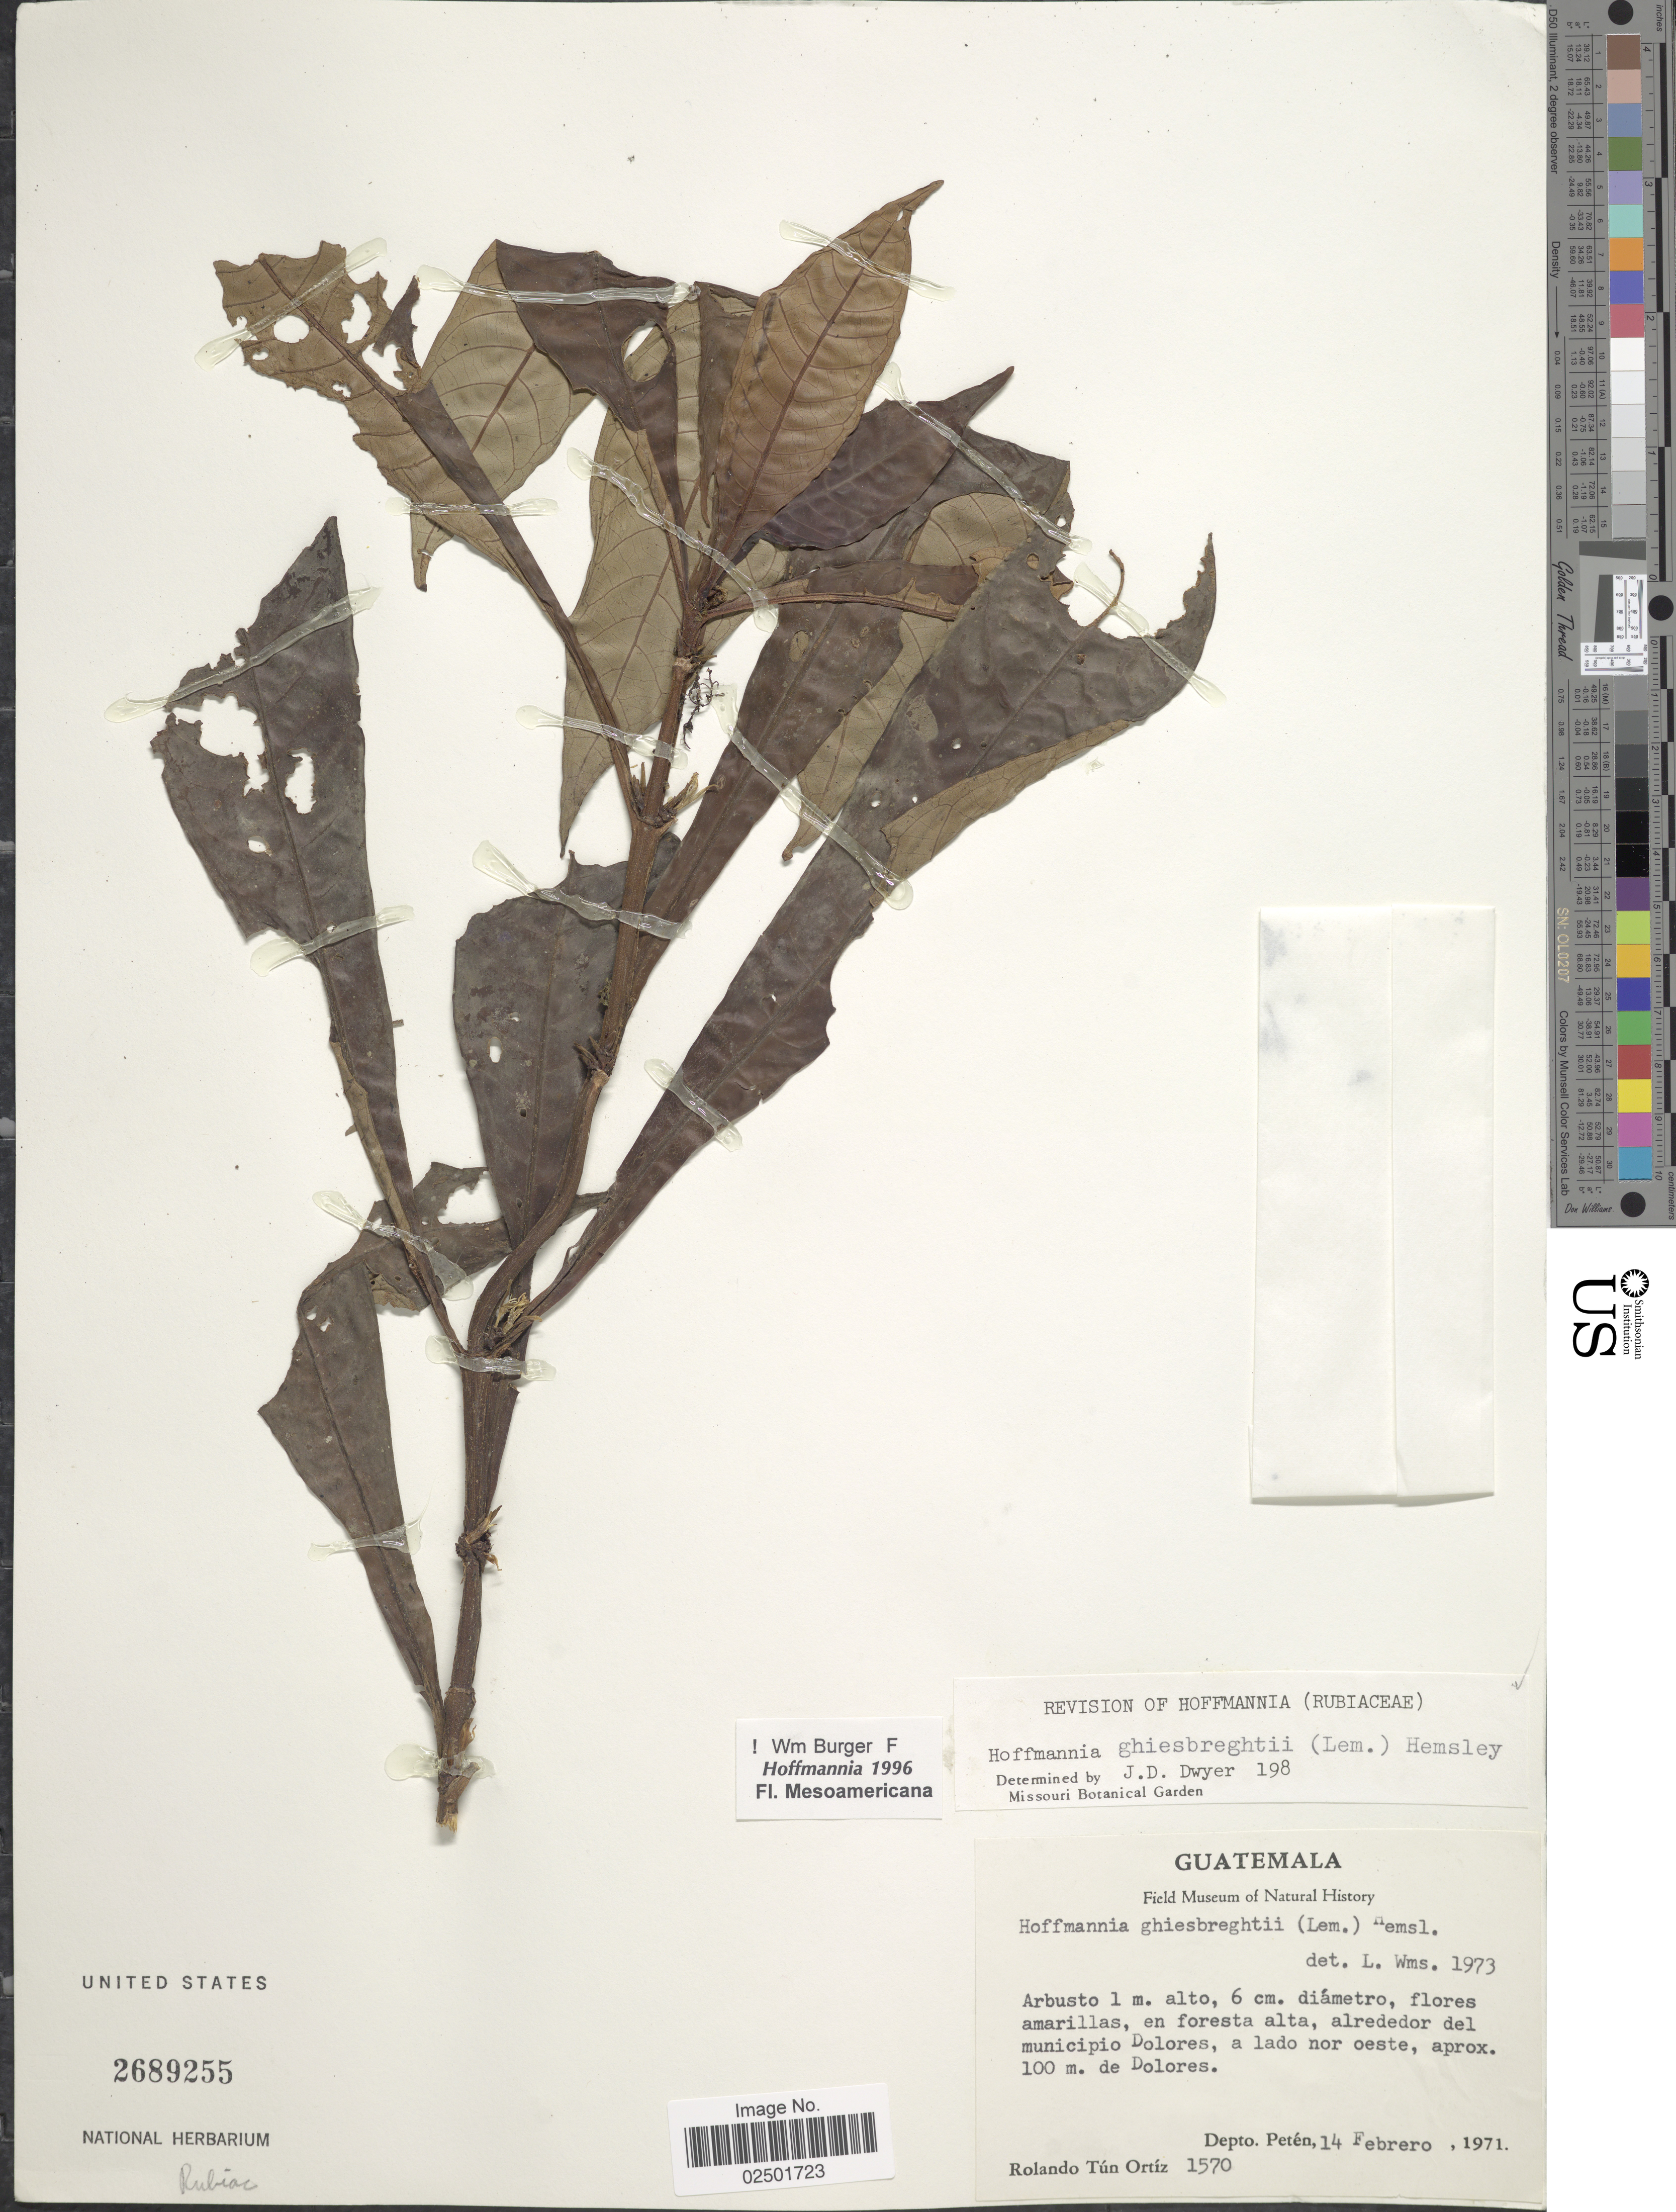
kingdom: Plantae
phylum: Tracheophyta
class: Magnoliopsida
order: Gentianales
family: Rubiaceae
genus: Hoffmannia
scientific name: Hoffmannia ghiesbreghtii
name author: (Lem.) Hemsl.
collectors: R. Tún Ortíz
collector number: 1570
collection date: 1971-02-14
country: Guatemala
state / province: El Petén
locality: Alrededor del municipio Dolores, a lado nor oeste de Dolores, Depto Petén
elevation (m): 100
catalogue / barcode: US 2689255